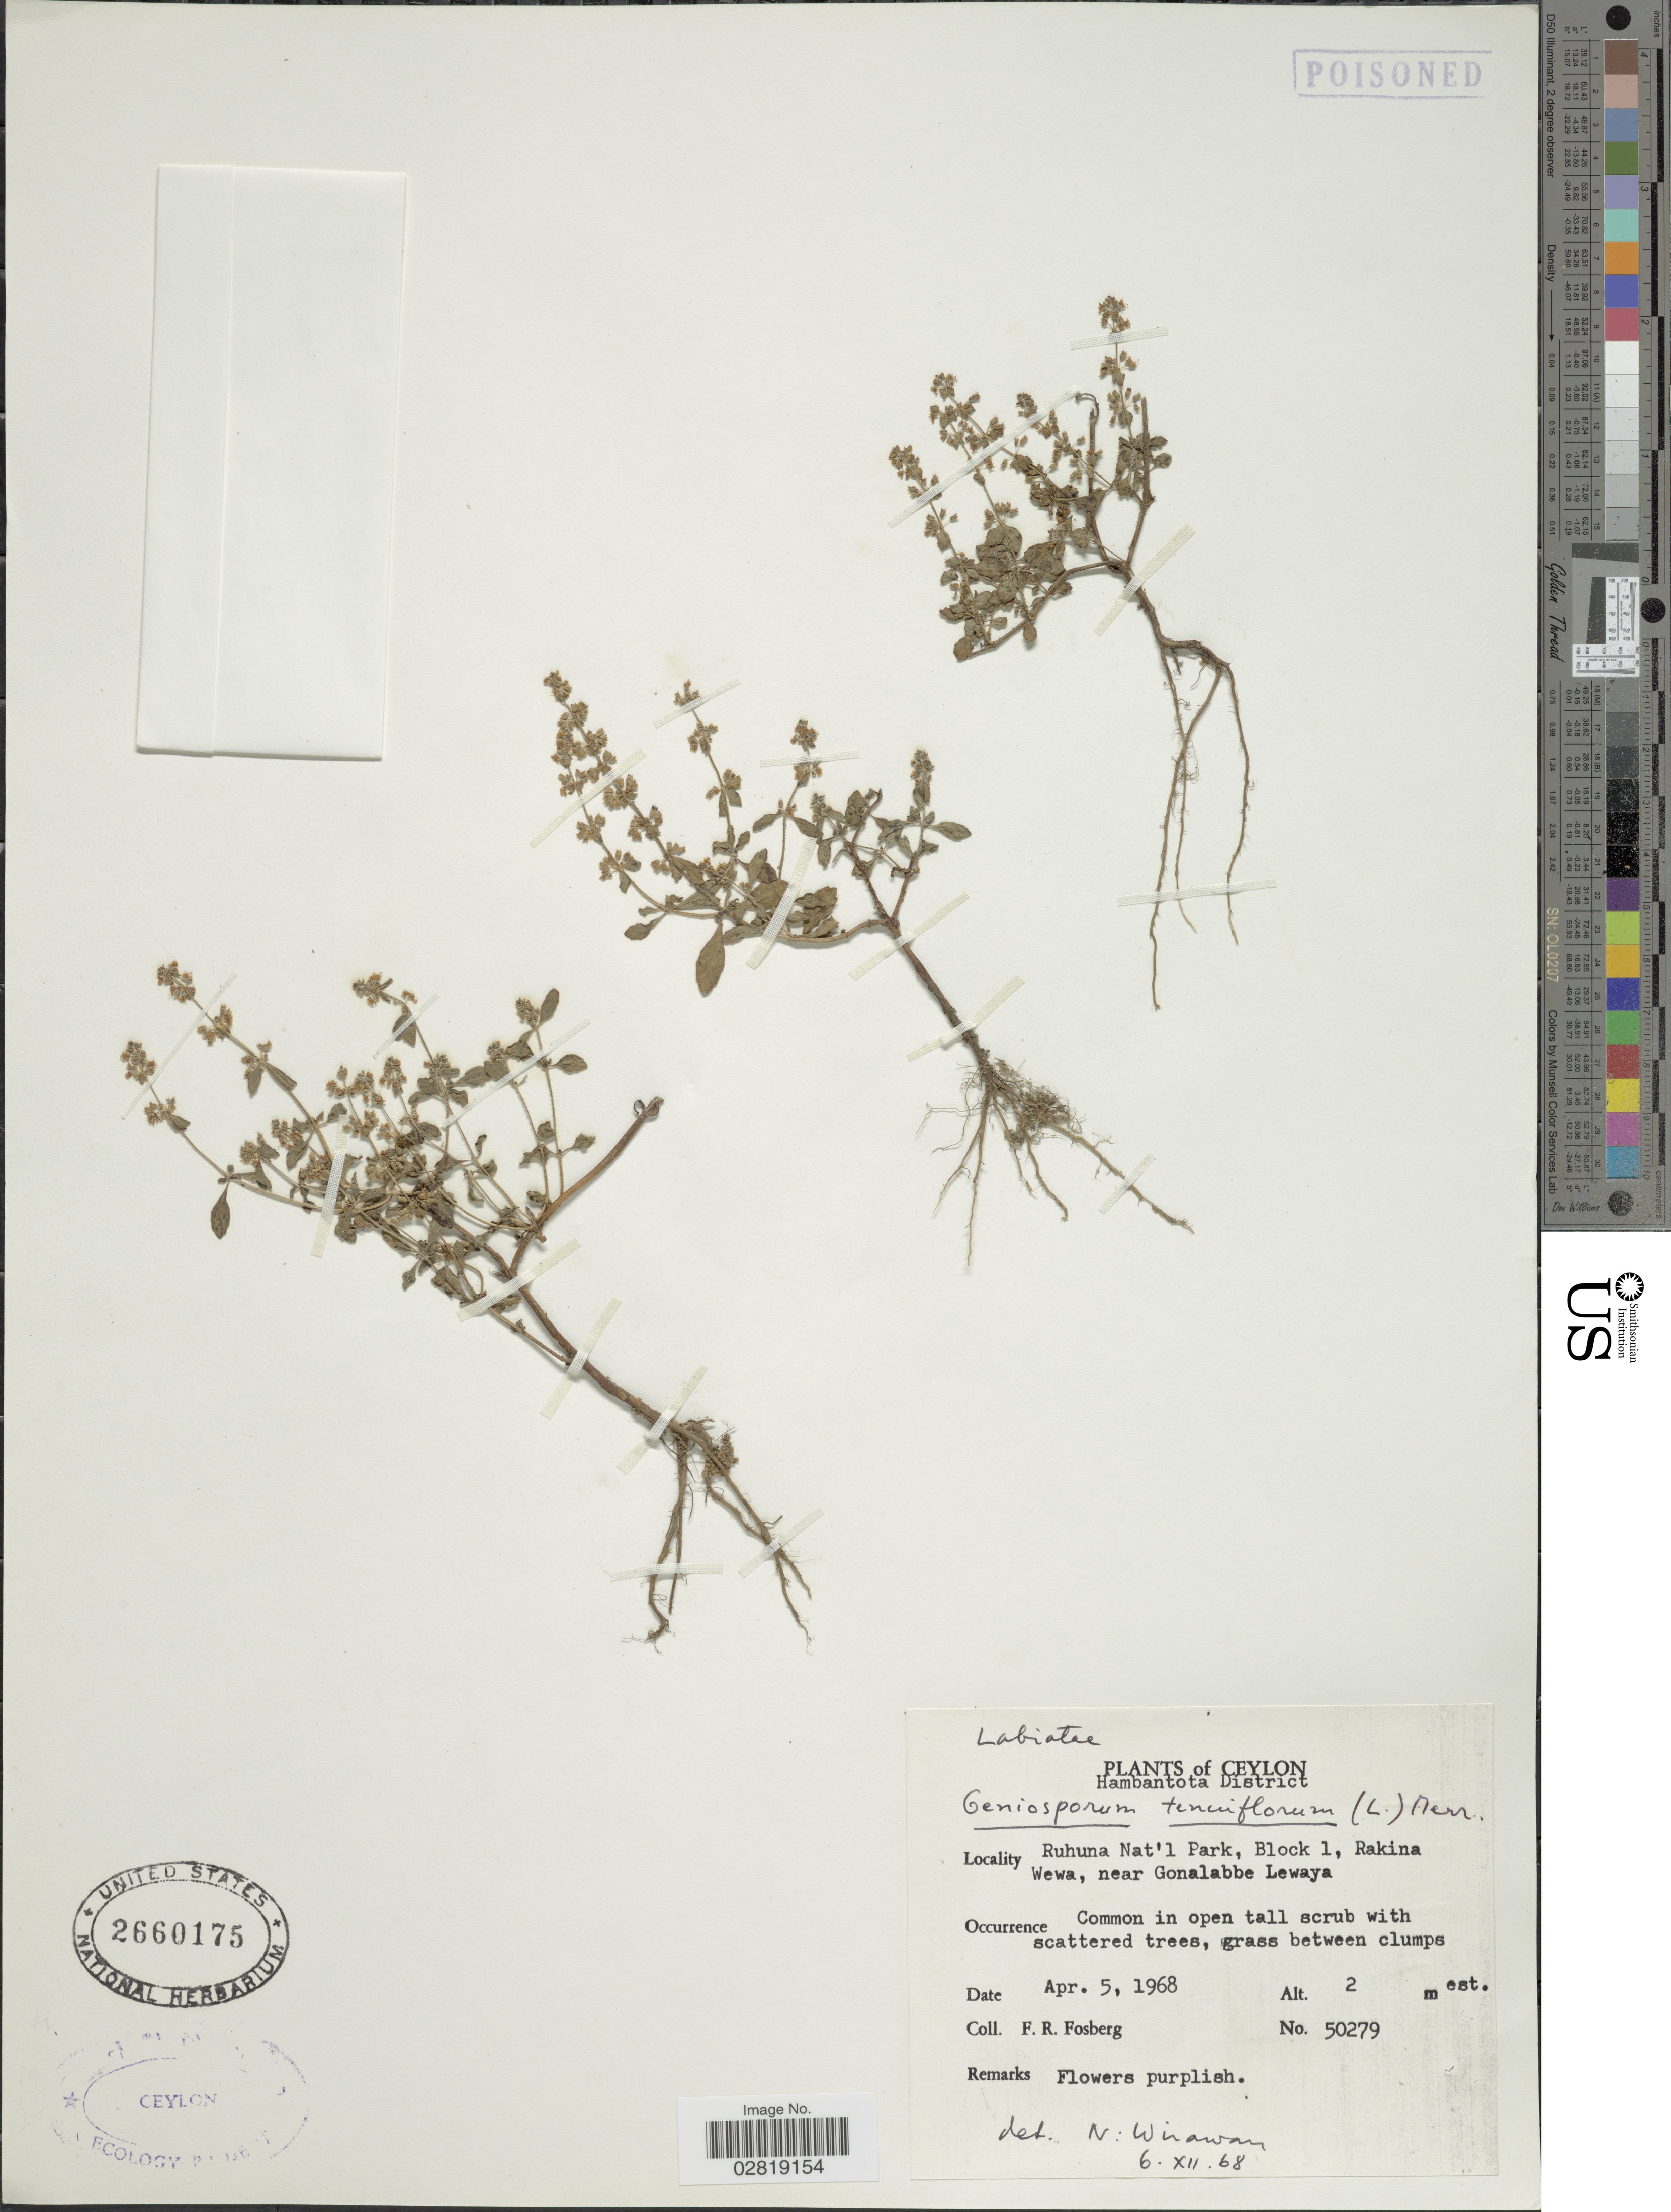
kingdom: Plantae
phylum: Tracheophyta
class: Magnoliopsida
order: Lamiales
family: Lamiaceae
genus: Geniosporum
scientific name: Geniosporum tenuiflorum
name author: (L.) Merr.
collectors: F. R. Fosberg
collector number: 50279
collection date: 1968-04-05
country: Sri Lanka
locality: Ceylon. Hambantota District. Ruhuna Nat'l Park, Block 1, Rakina Wewa, near Gonalabbe Lewaya.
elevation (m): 2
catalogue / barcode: US 2660175